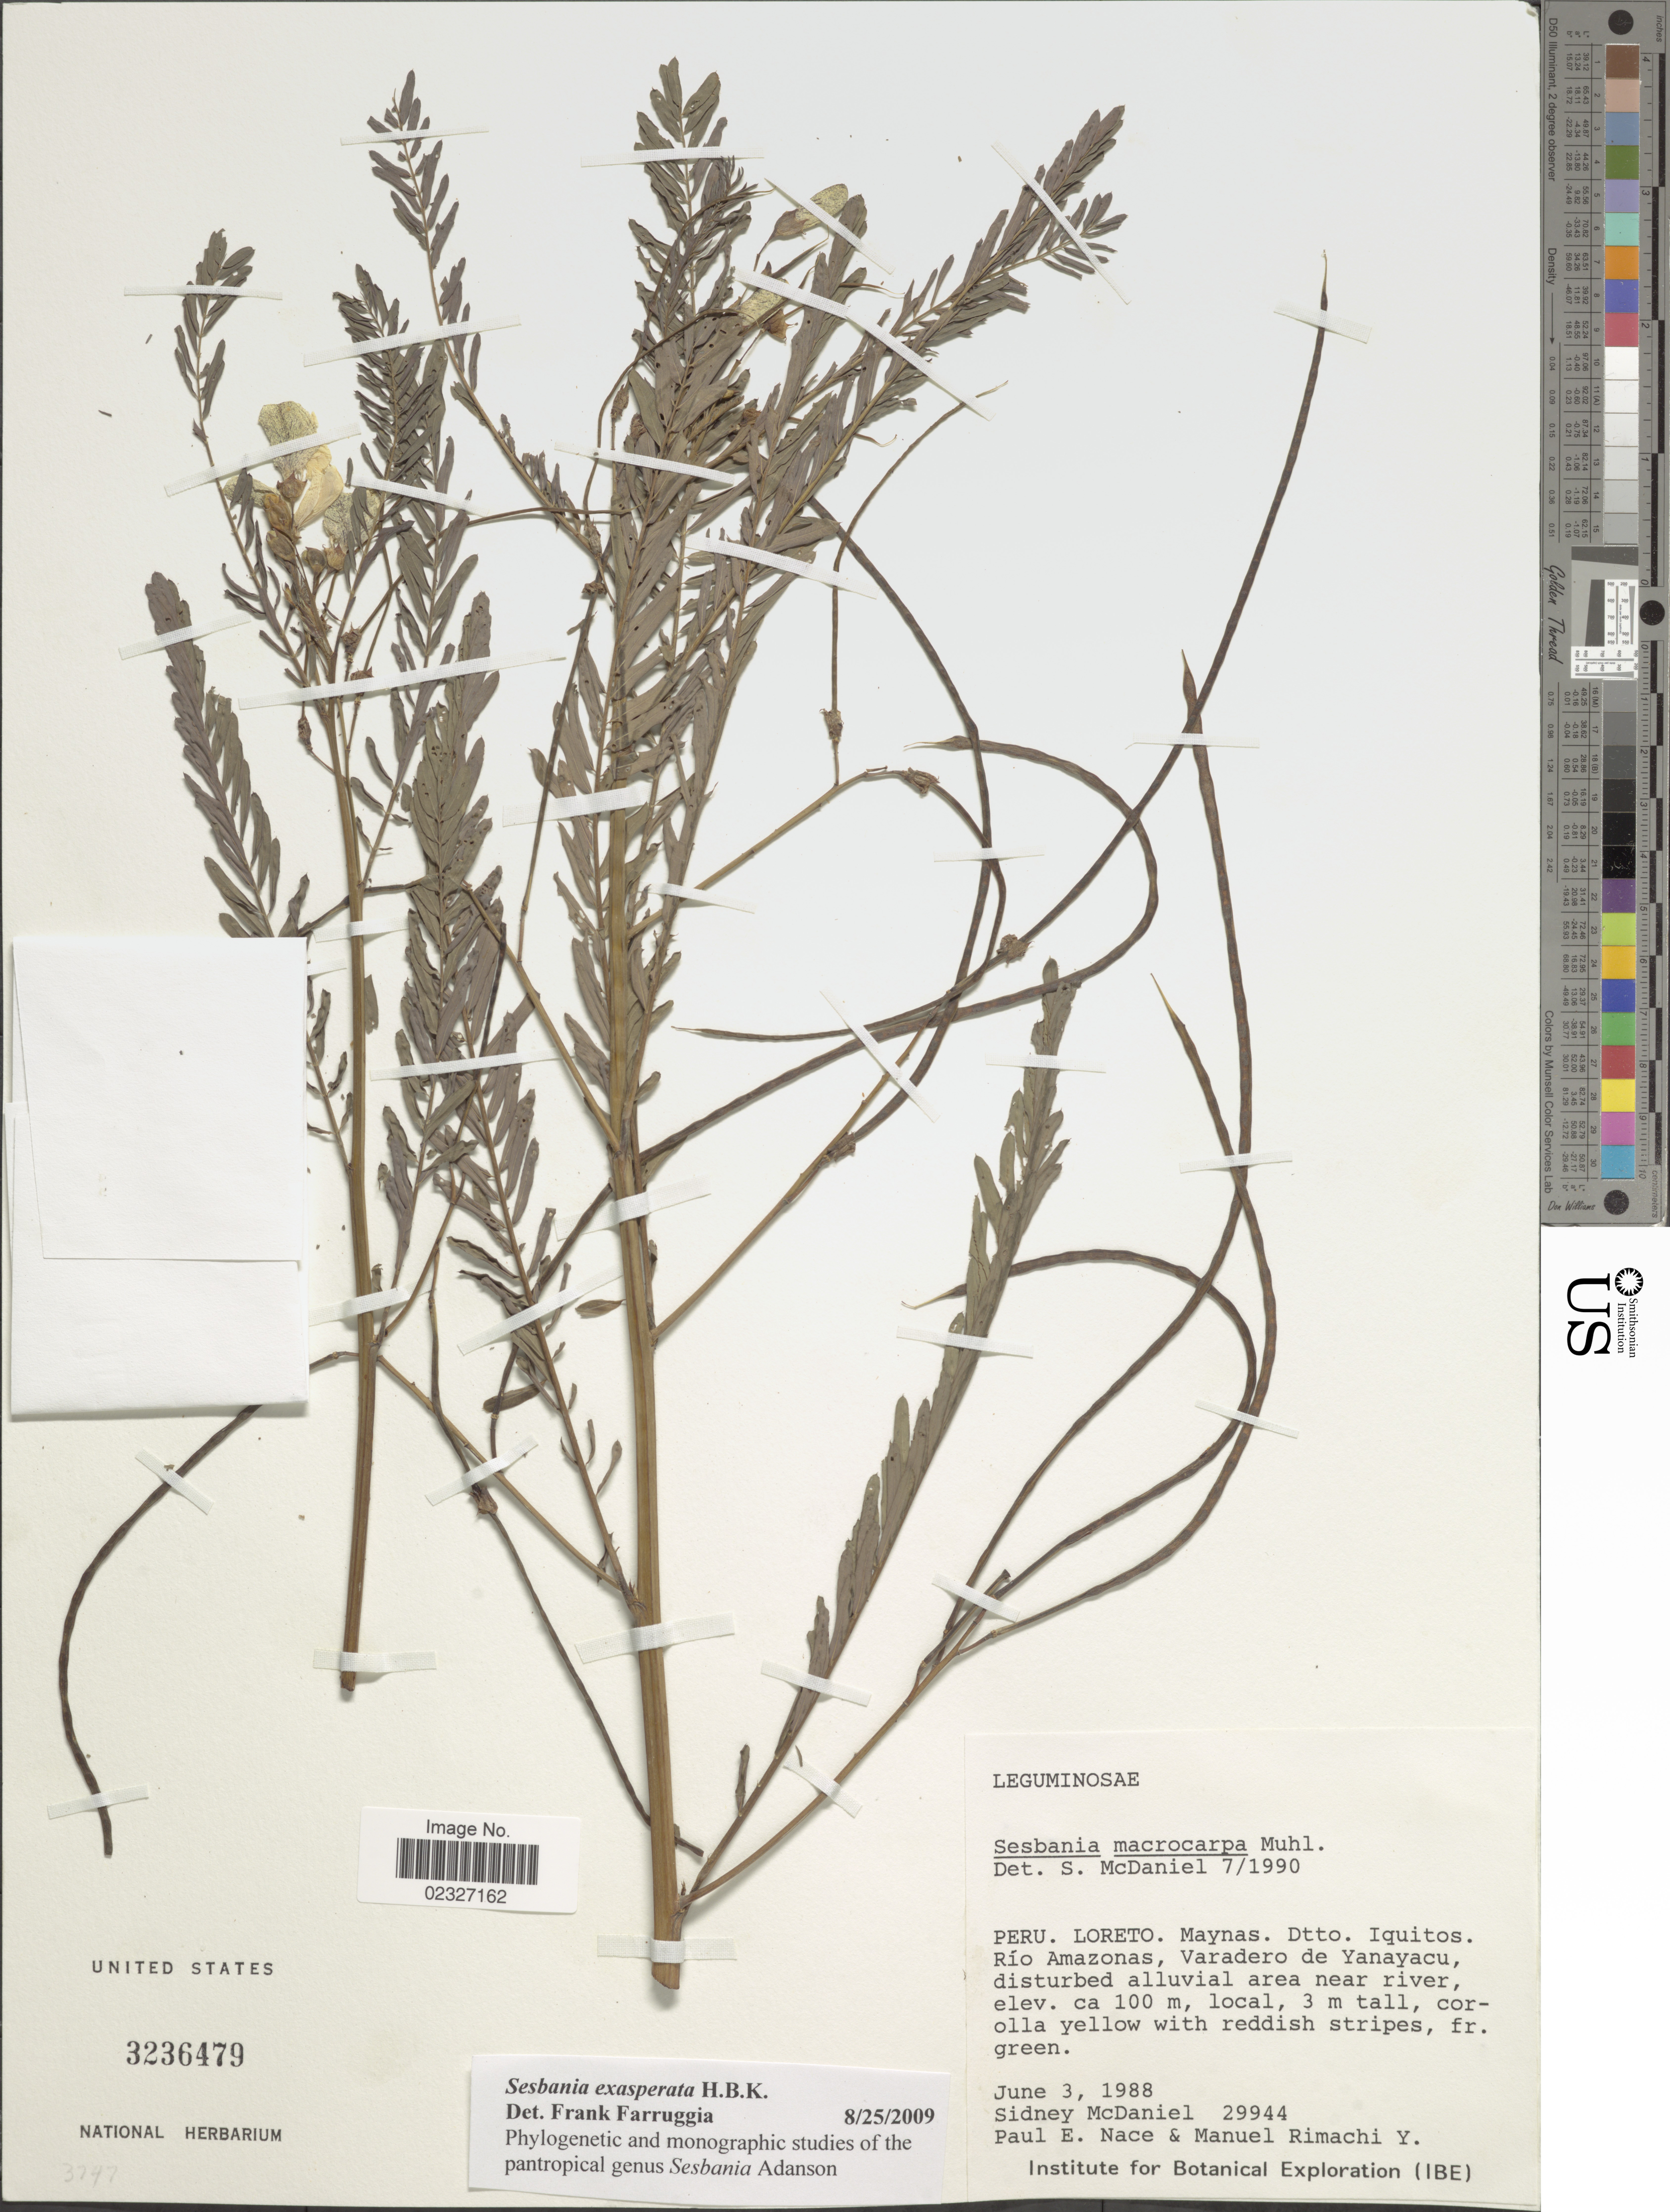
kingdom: Plantae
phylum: Tracheophyta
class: Magnoliopsida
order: Fabales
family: Fabaceae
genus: Sesbania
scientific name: Sesbania exasperata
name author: Kunth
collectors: S. McDaniel, P. Nace & M. Rimachi Y.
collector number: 29944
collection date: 1988-06-03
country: Peru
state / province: Loreto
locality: Maynas Dtto. Iquitos. Río Amazonas, Varadero de Yanayacu, disturbed alluvial area near river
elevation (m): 100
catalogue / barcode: US 3236479